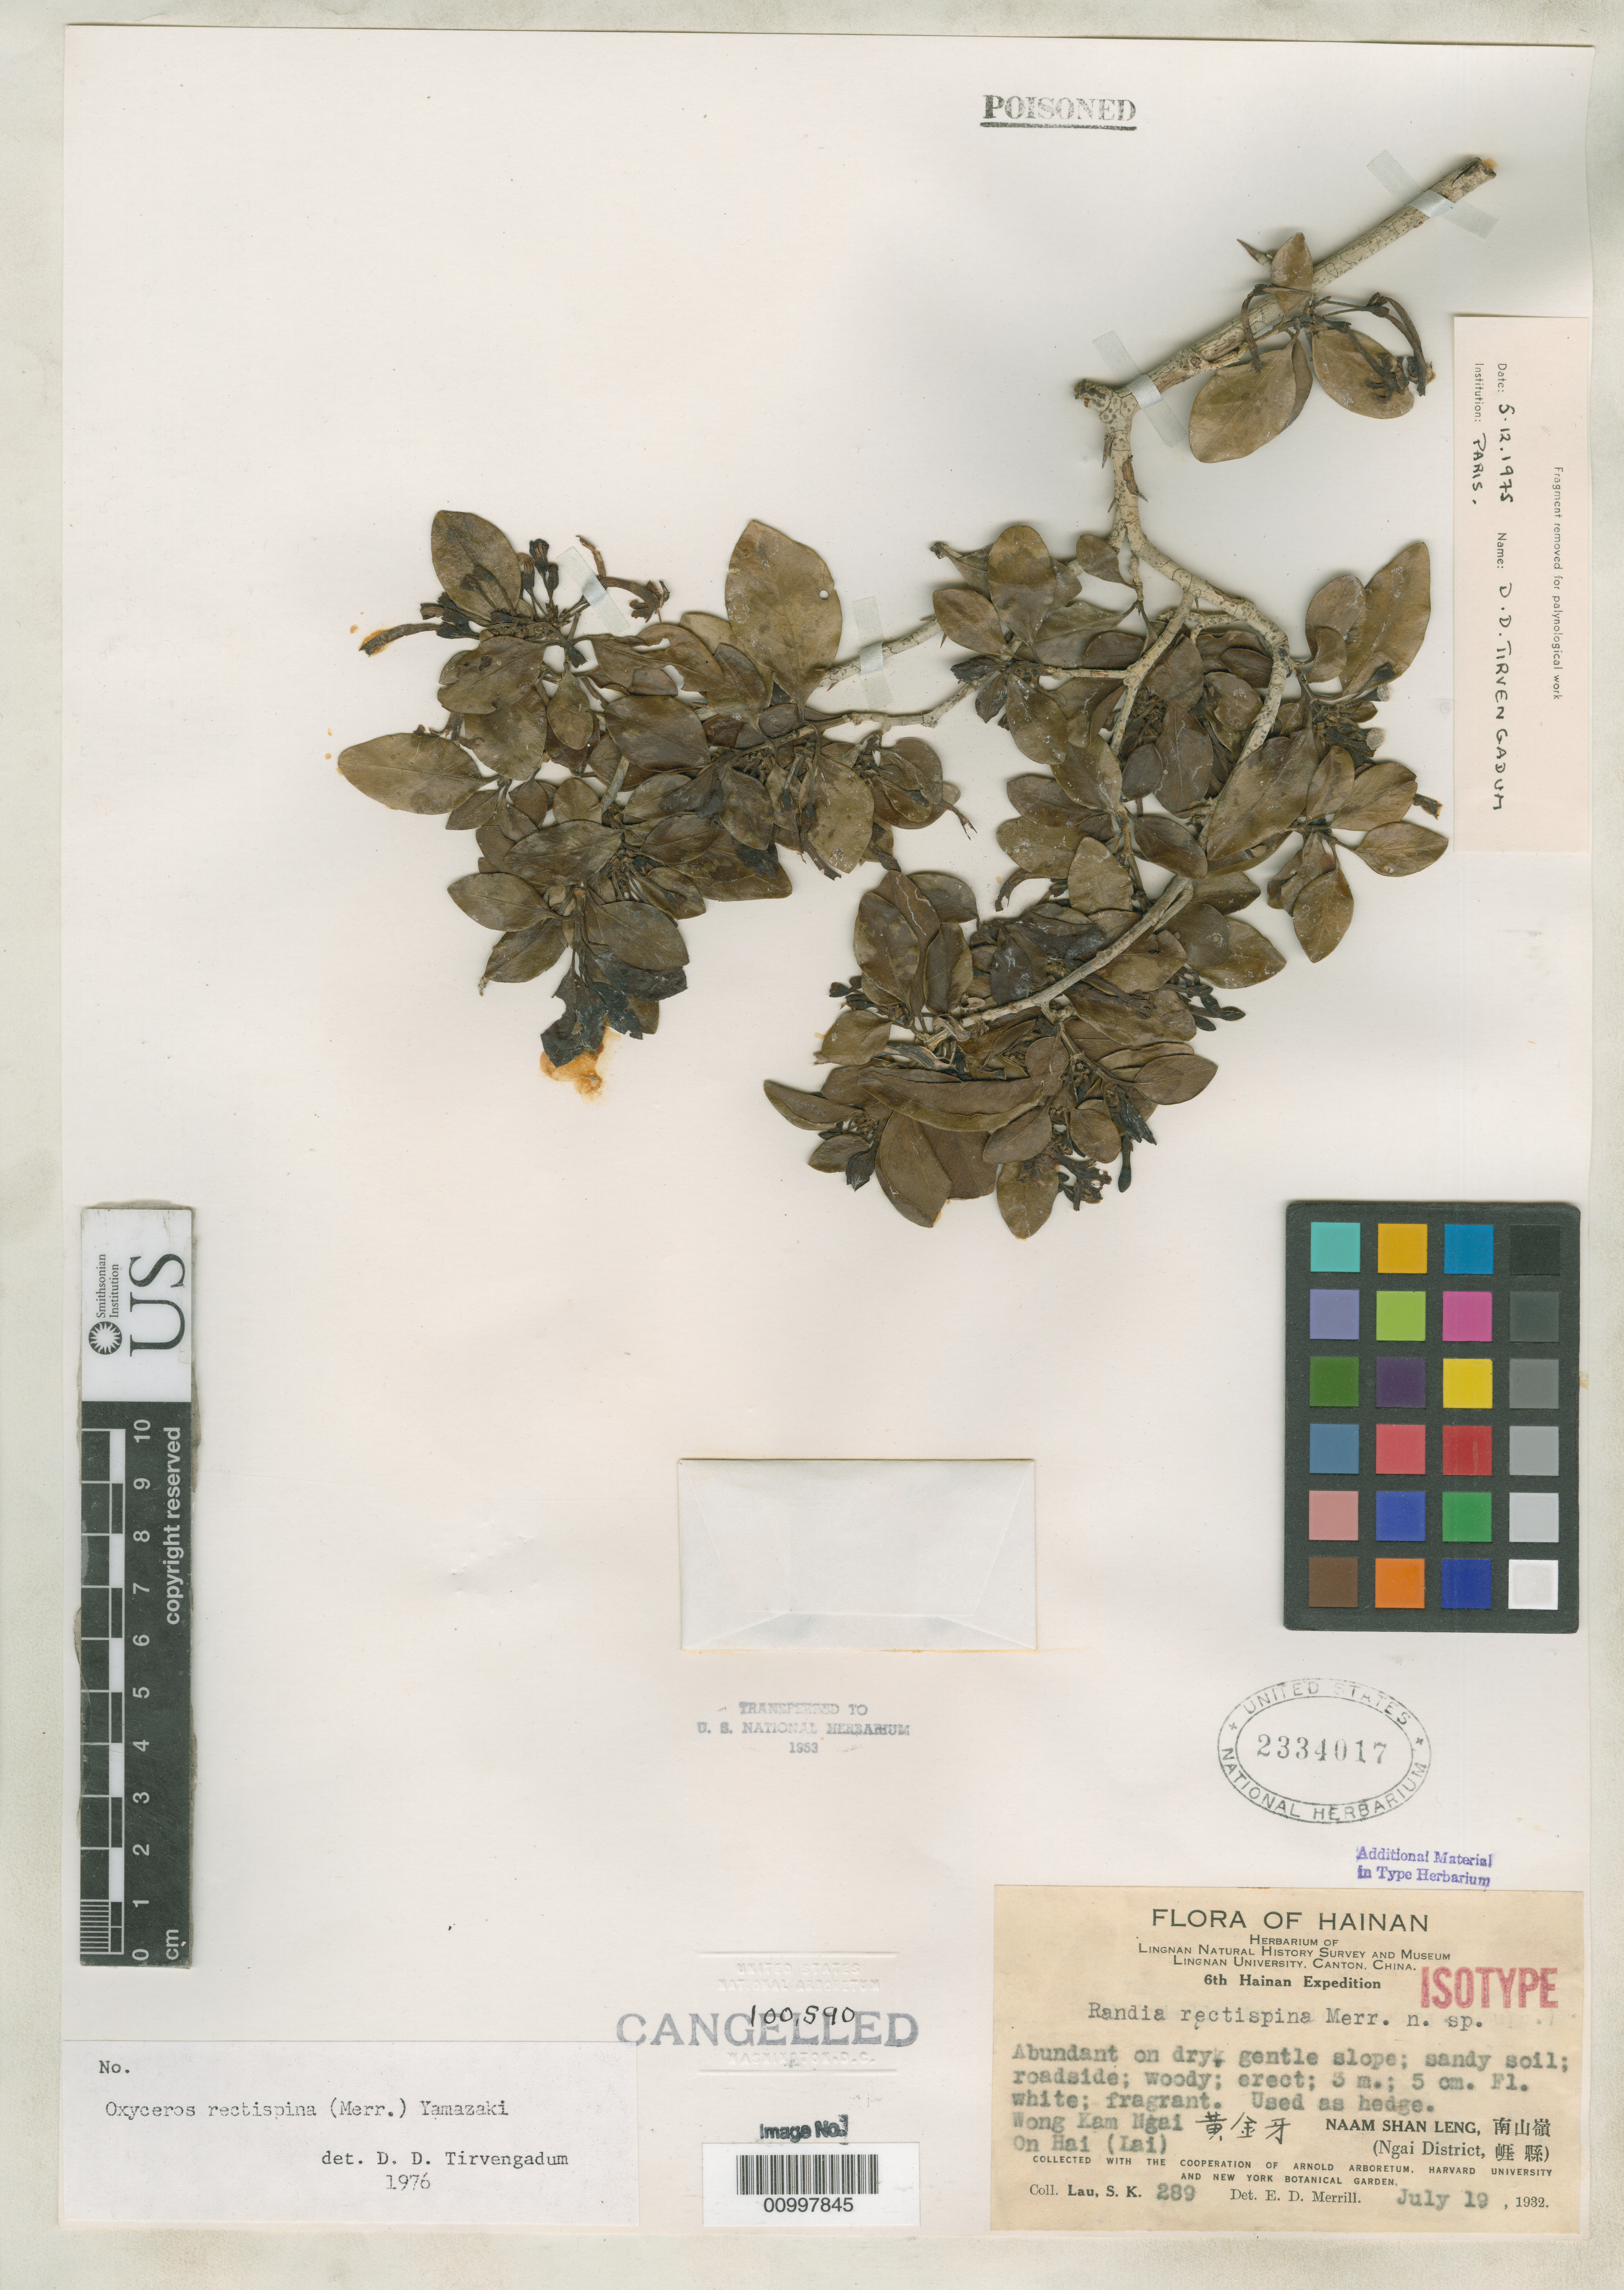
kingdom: Plantae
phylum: Tracheophyta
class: Magnoliopsida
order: Gentianales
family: Rubiaceae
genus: Randia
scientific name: Randia rectispina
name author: Merr.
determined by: Tirvengadum, D. D.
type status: Isotype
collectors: S. K. Lau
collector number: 289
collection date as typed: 19 Jul 1932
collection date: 1932-07-19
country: China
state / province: Guangdong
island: Hainan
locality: Naam Shan LengNgai District. Wong Kam Ngai on Hai (Lai).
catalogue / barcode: US 2334017